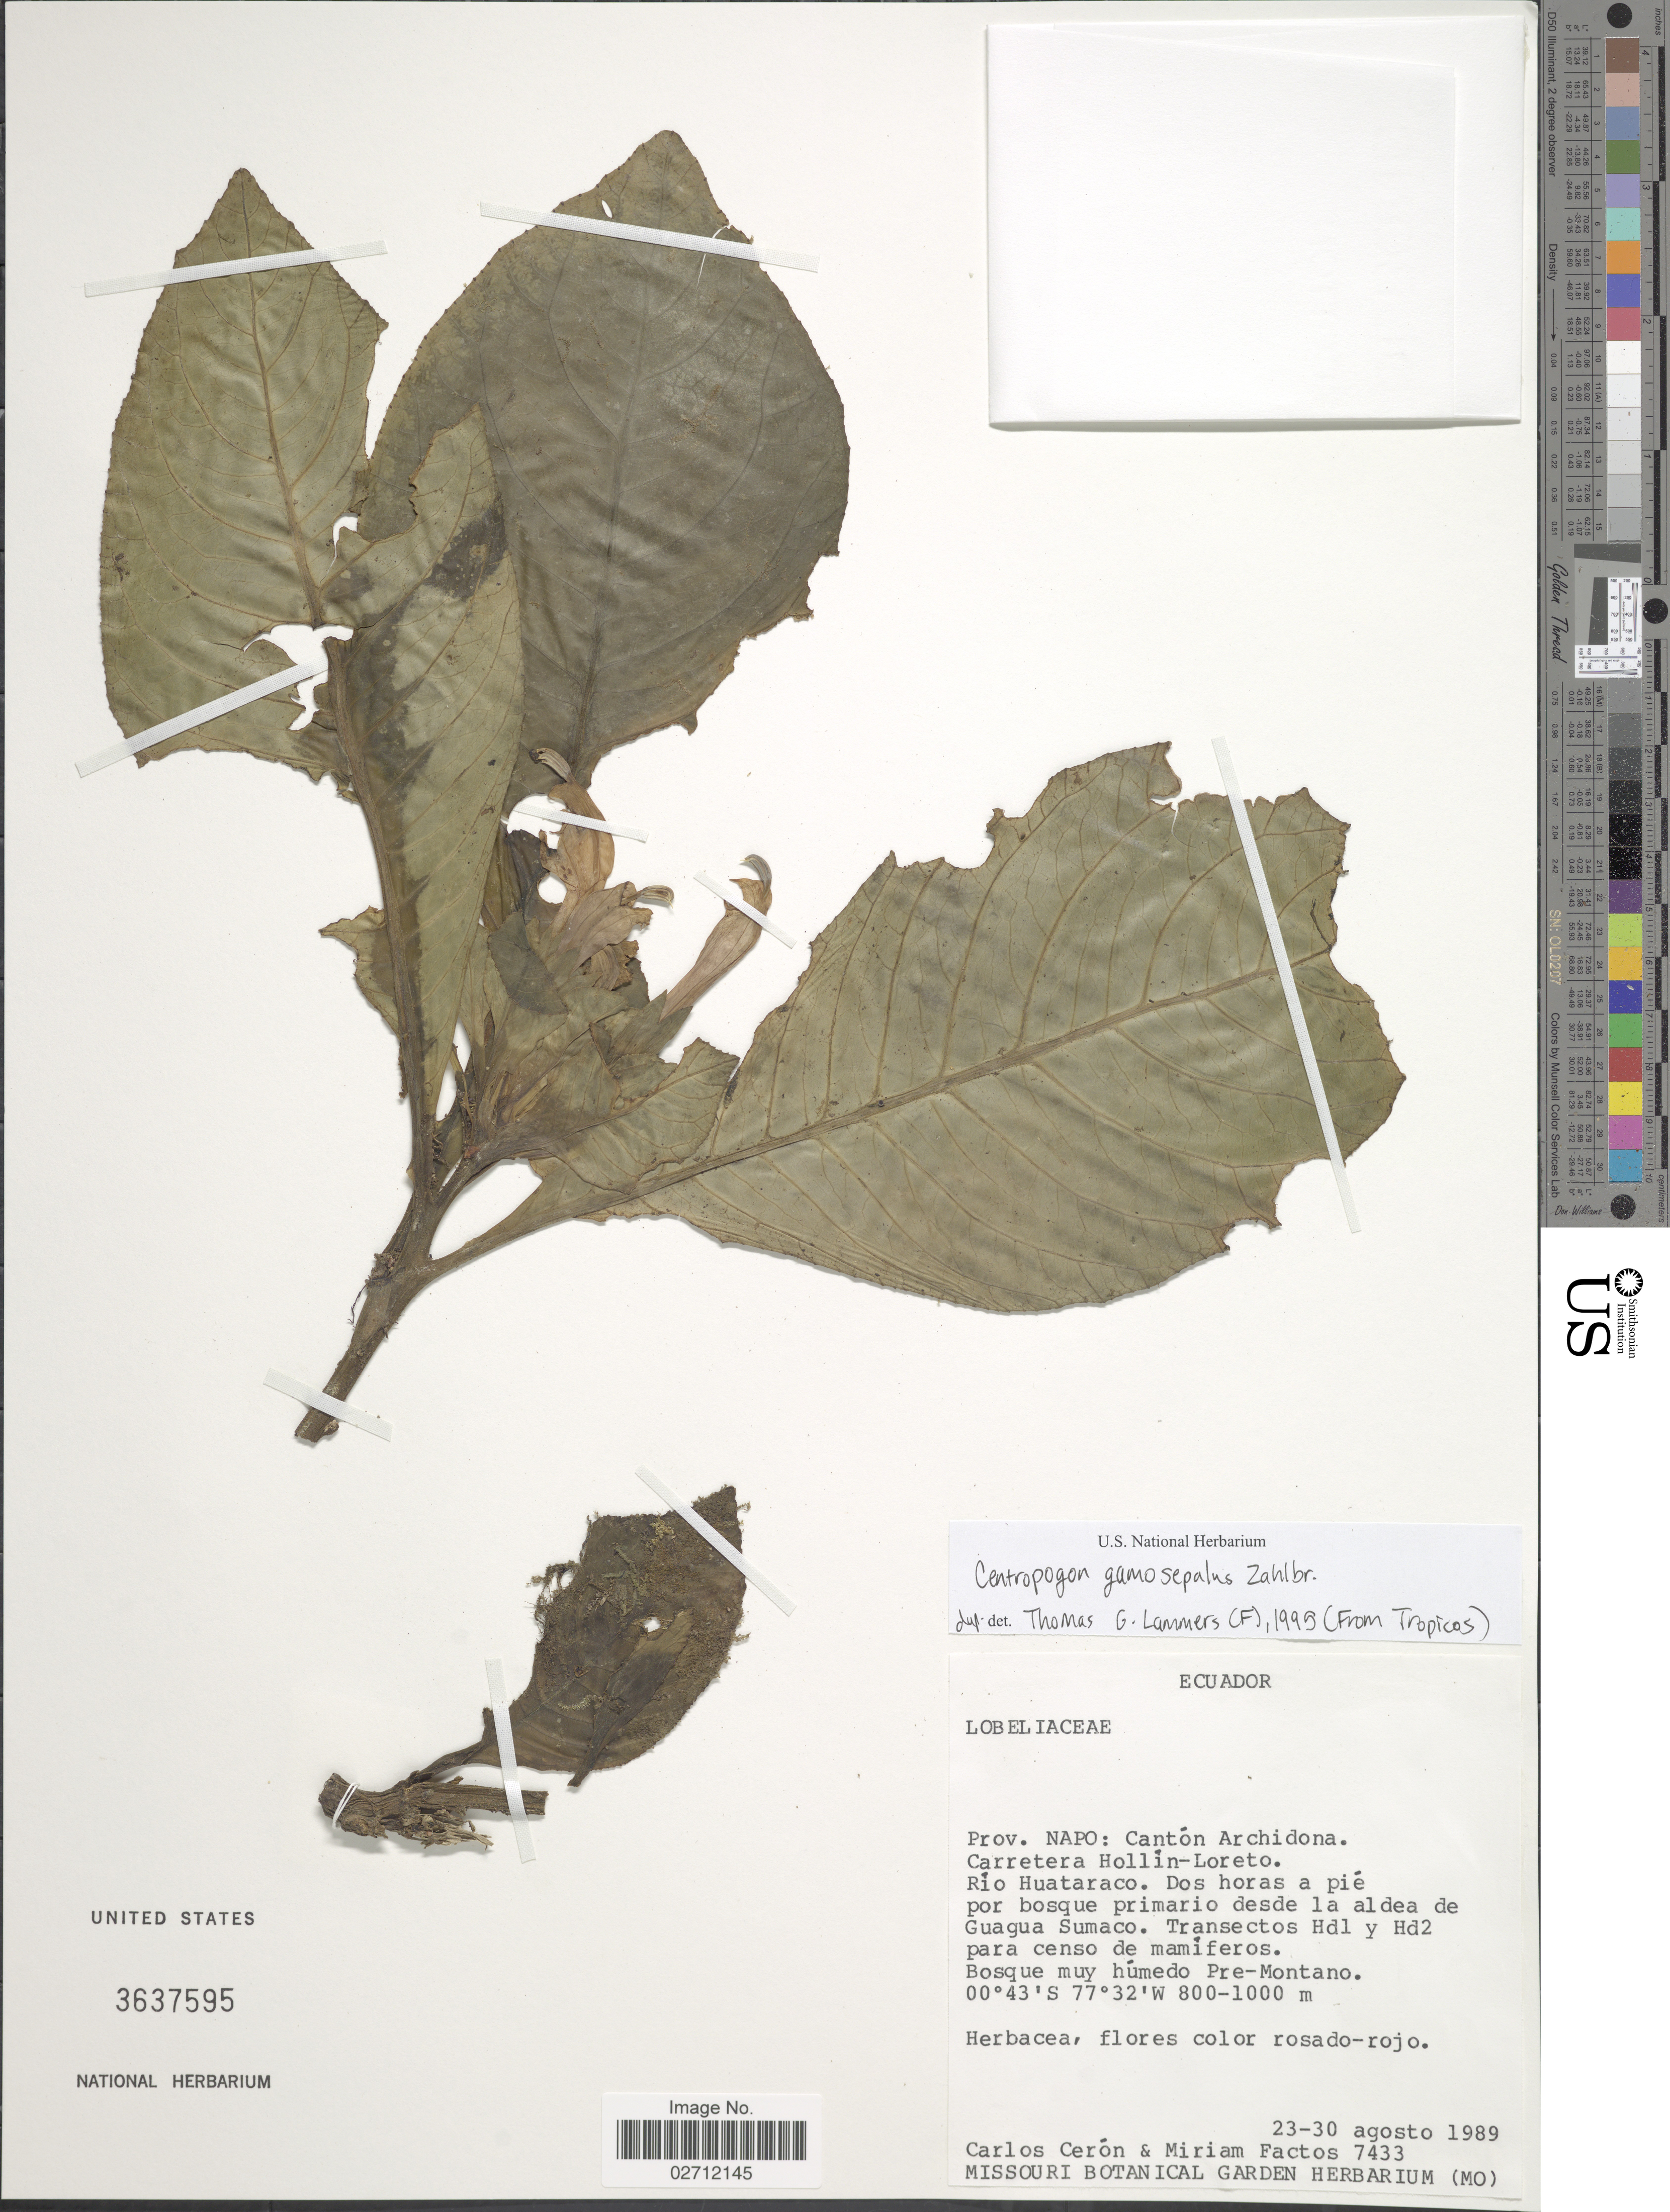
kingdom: Plantae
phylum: Tracheophyta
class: Magnoliopsida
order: Asterales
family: Campanulaceae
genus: Centropogon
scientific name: Centropogon gamosepalus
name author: Zahlbr.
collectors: C. E. Cerón M. & M. Factos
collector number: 7433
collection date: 1989-08-23/1989-08-30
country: Ecuador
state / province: Napo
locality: Canton Archidona, Carretera Hollin-Loreto, Rio Huataraco, Dos horas a pie por bosque primario desde la aldea de Guagua Sumaco, Transectos Hd1 y Hd2 para censo de mamiferos.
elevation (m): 800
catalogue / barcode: US 3637595